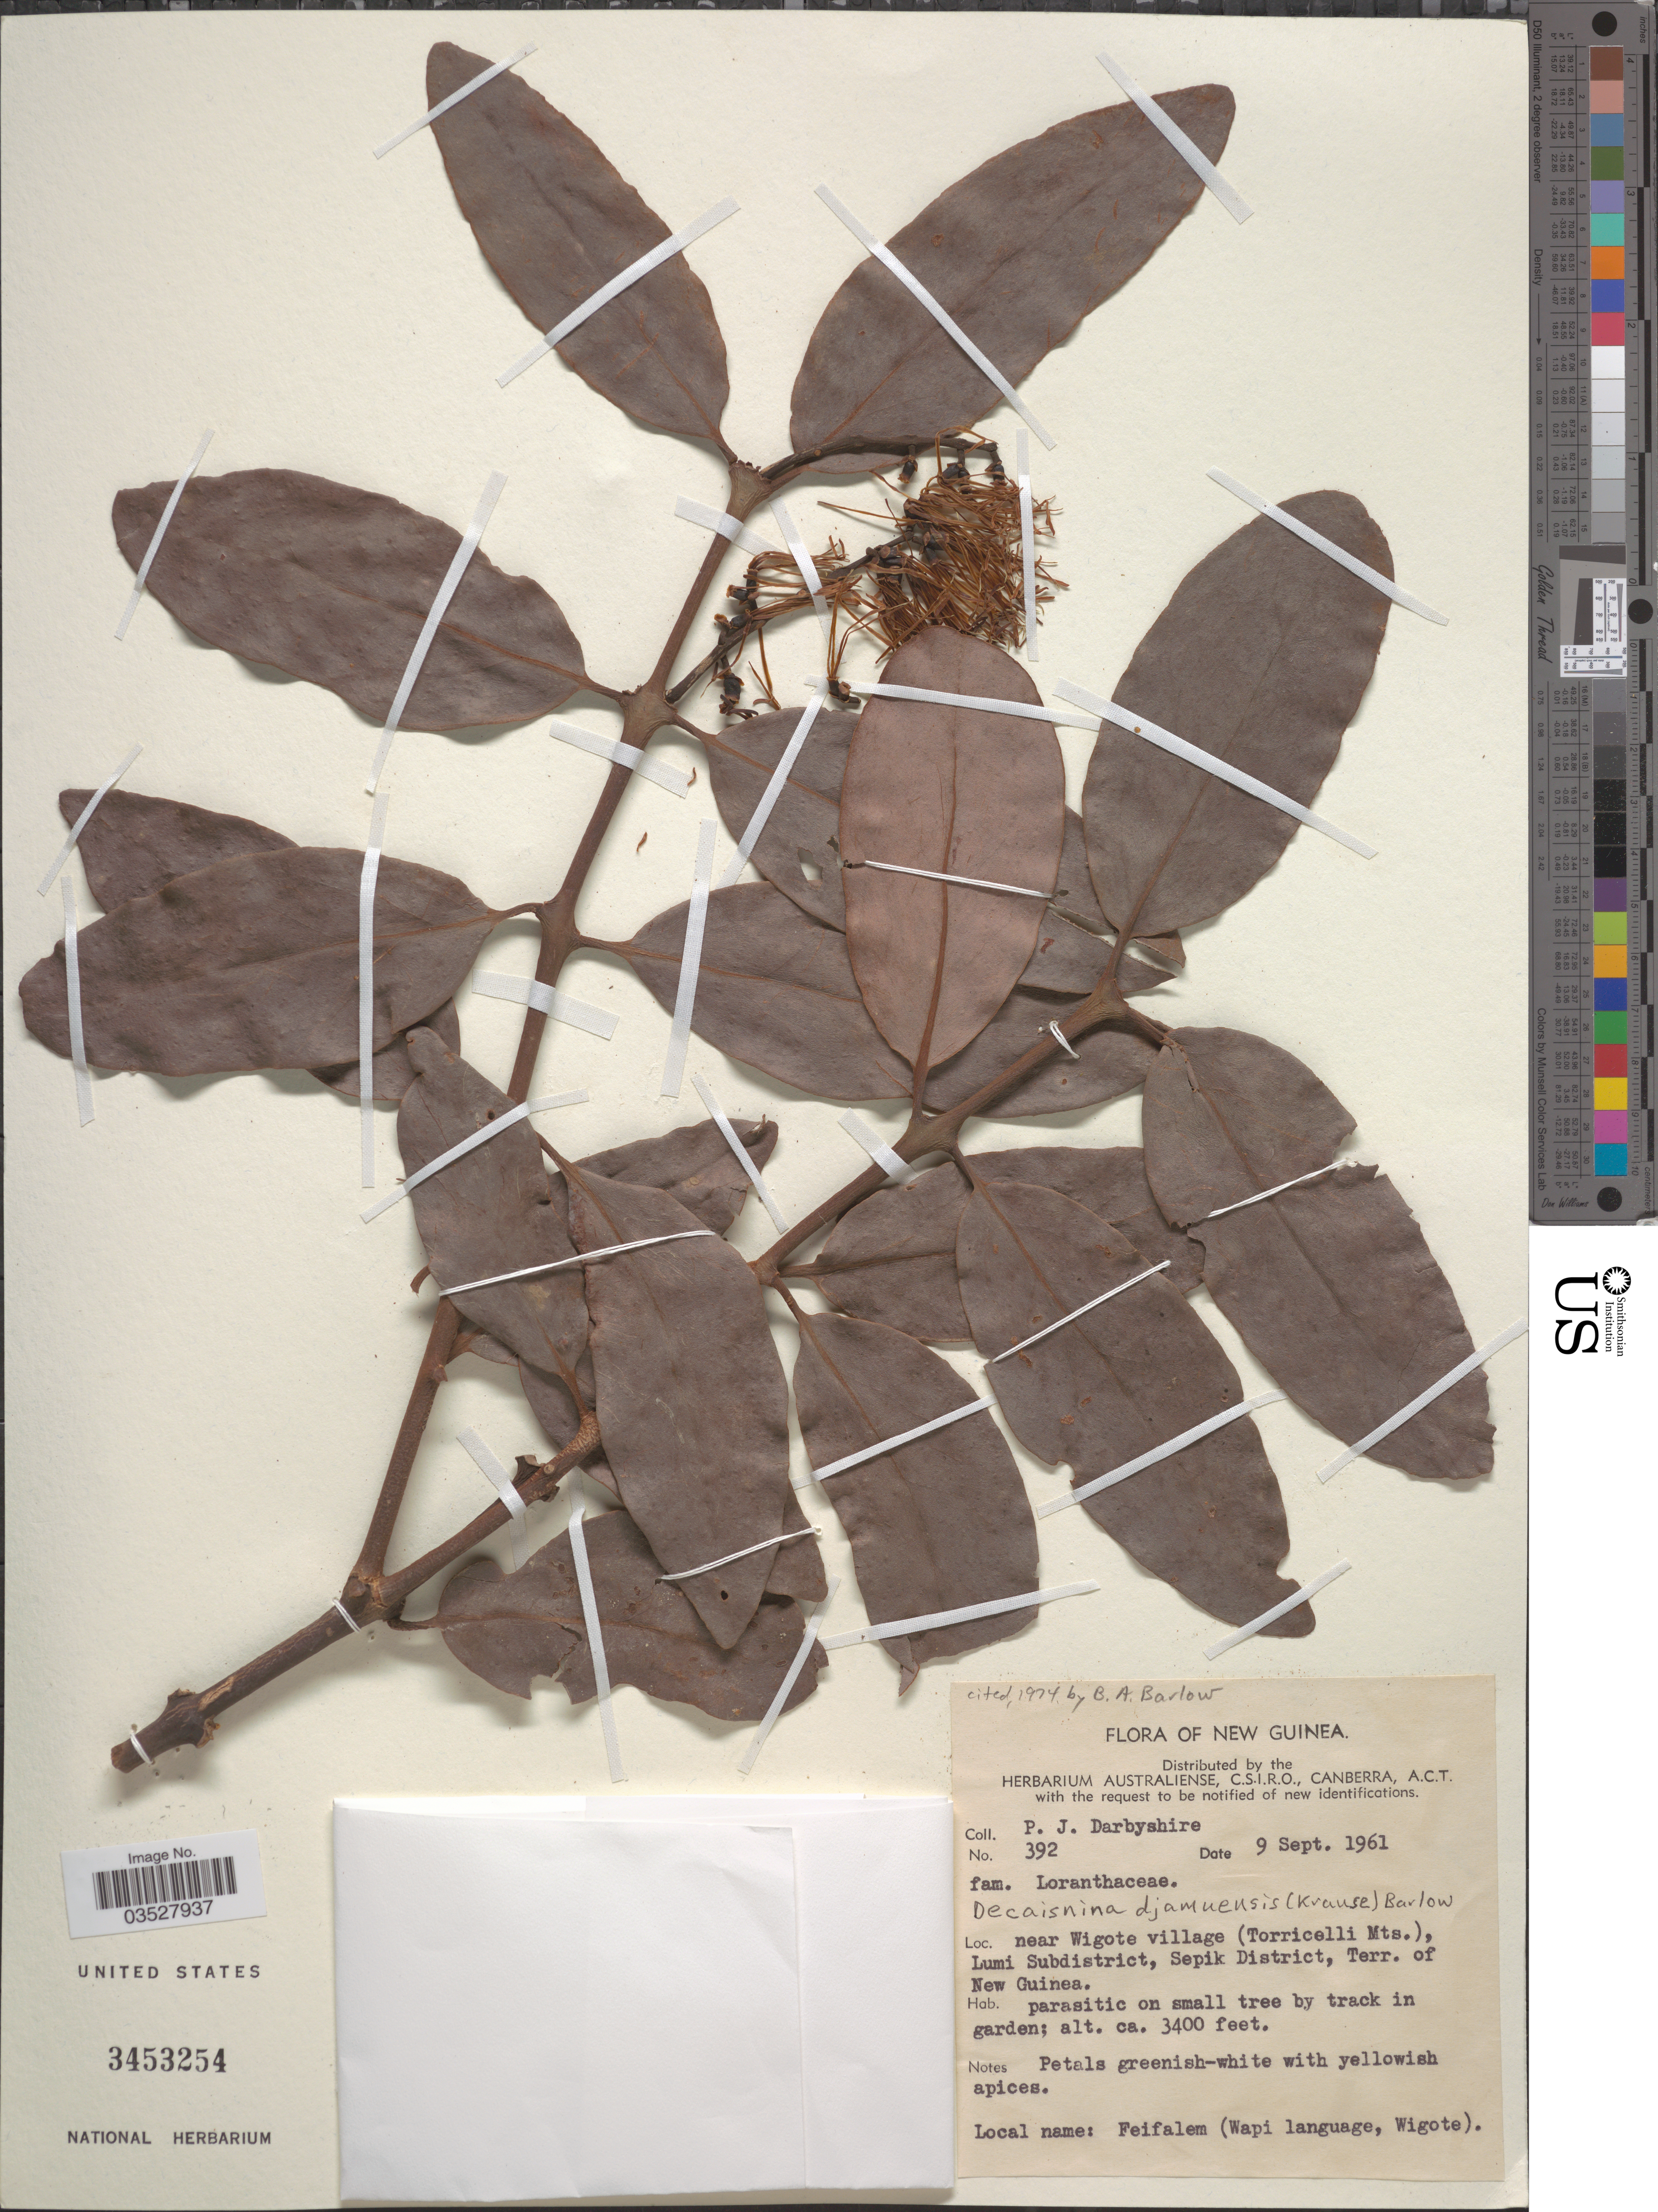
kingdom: Plantae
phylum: Tracheophyta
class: Magnoliopsida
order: Santalales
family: Loranthaceae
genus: Decaisnina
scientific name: Decaisnina djamuensis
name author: (K. Krause) Barlow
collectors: P. Darbyshire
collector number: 392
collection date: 1961-09-09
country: Papua New Guinea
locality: New Guinea. Near Wigote village (torricelli Mts.), Lumi Subdistrict, Sepik District, Terr. of New Guinea.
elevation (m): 1036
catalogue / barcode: US 3453254